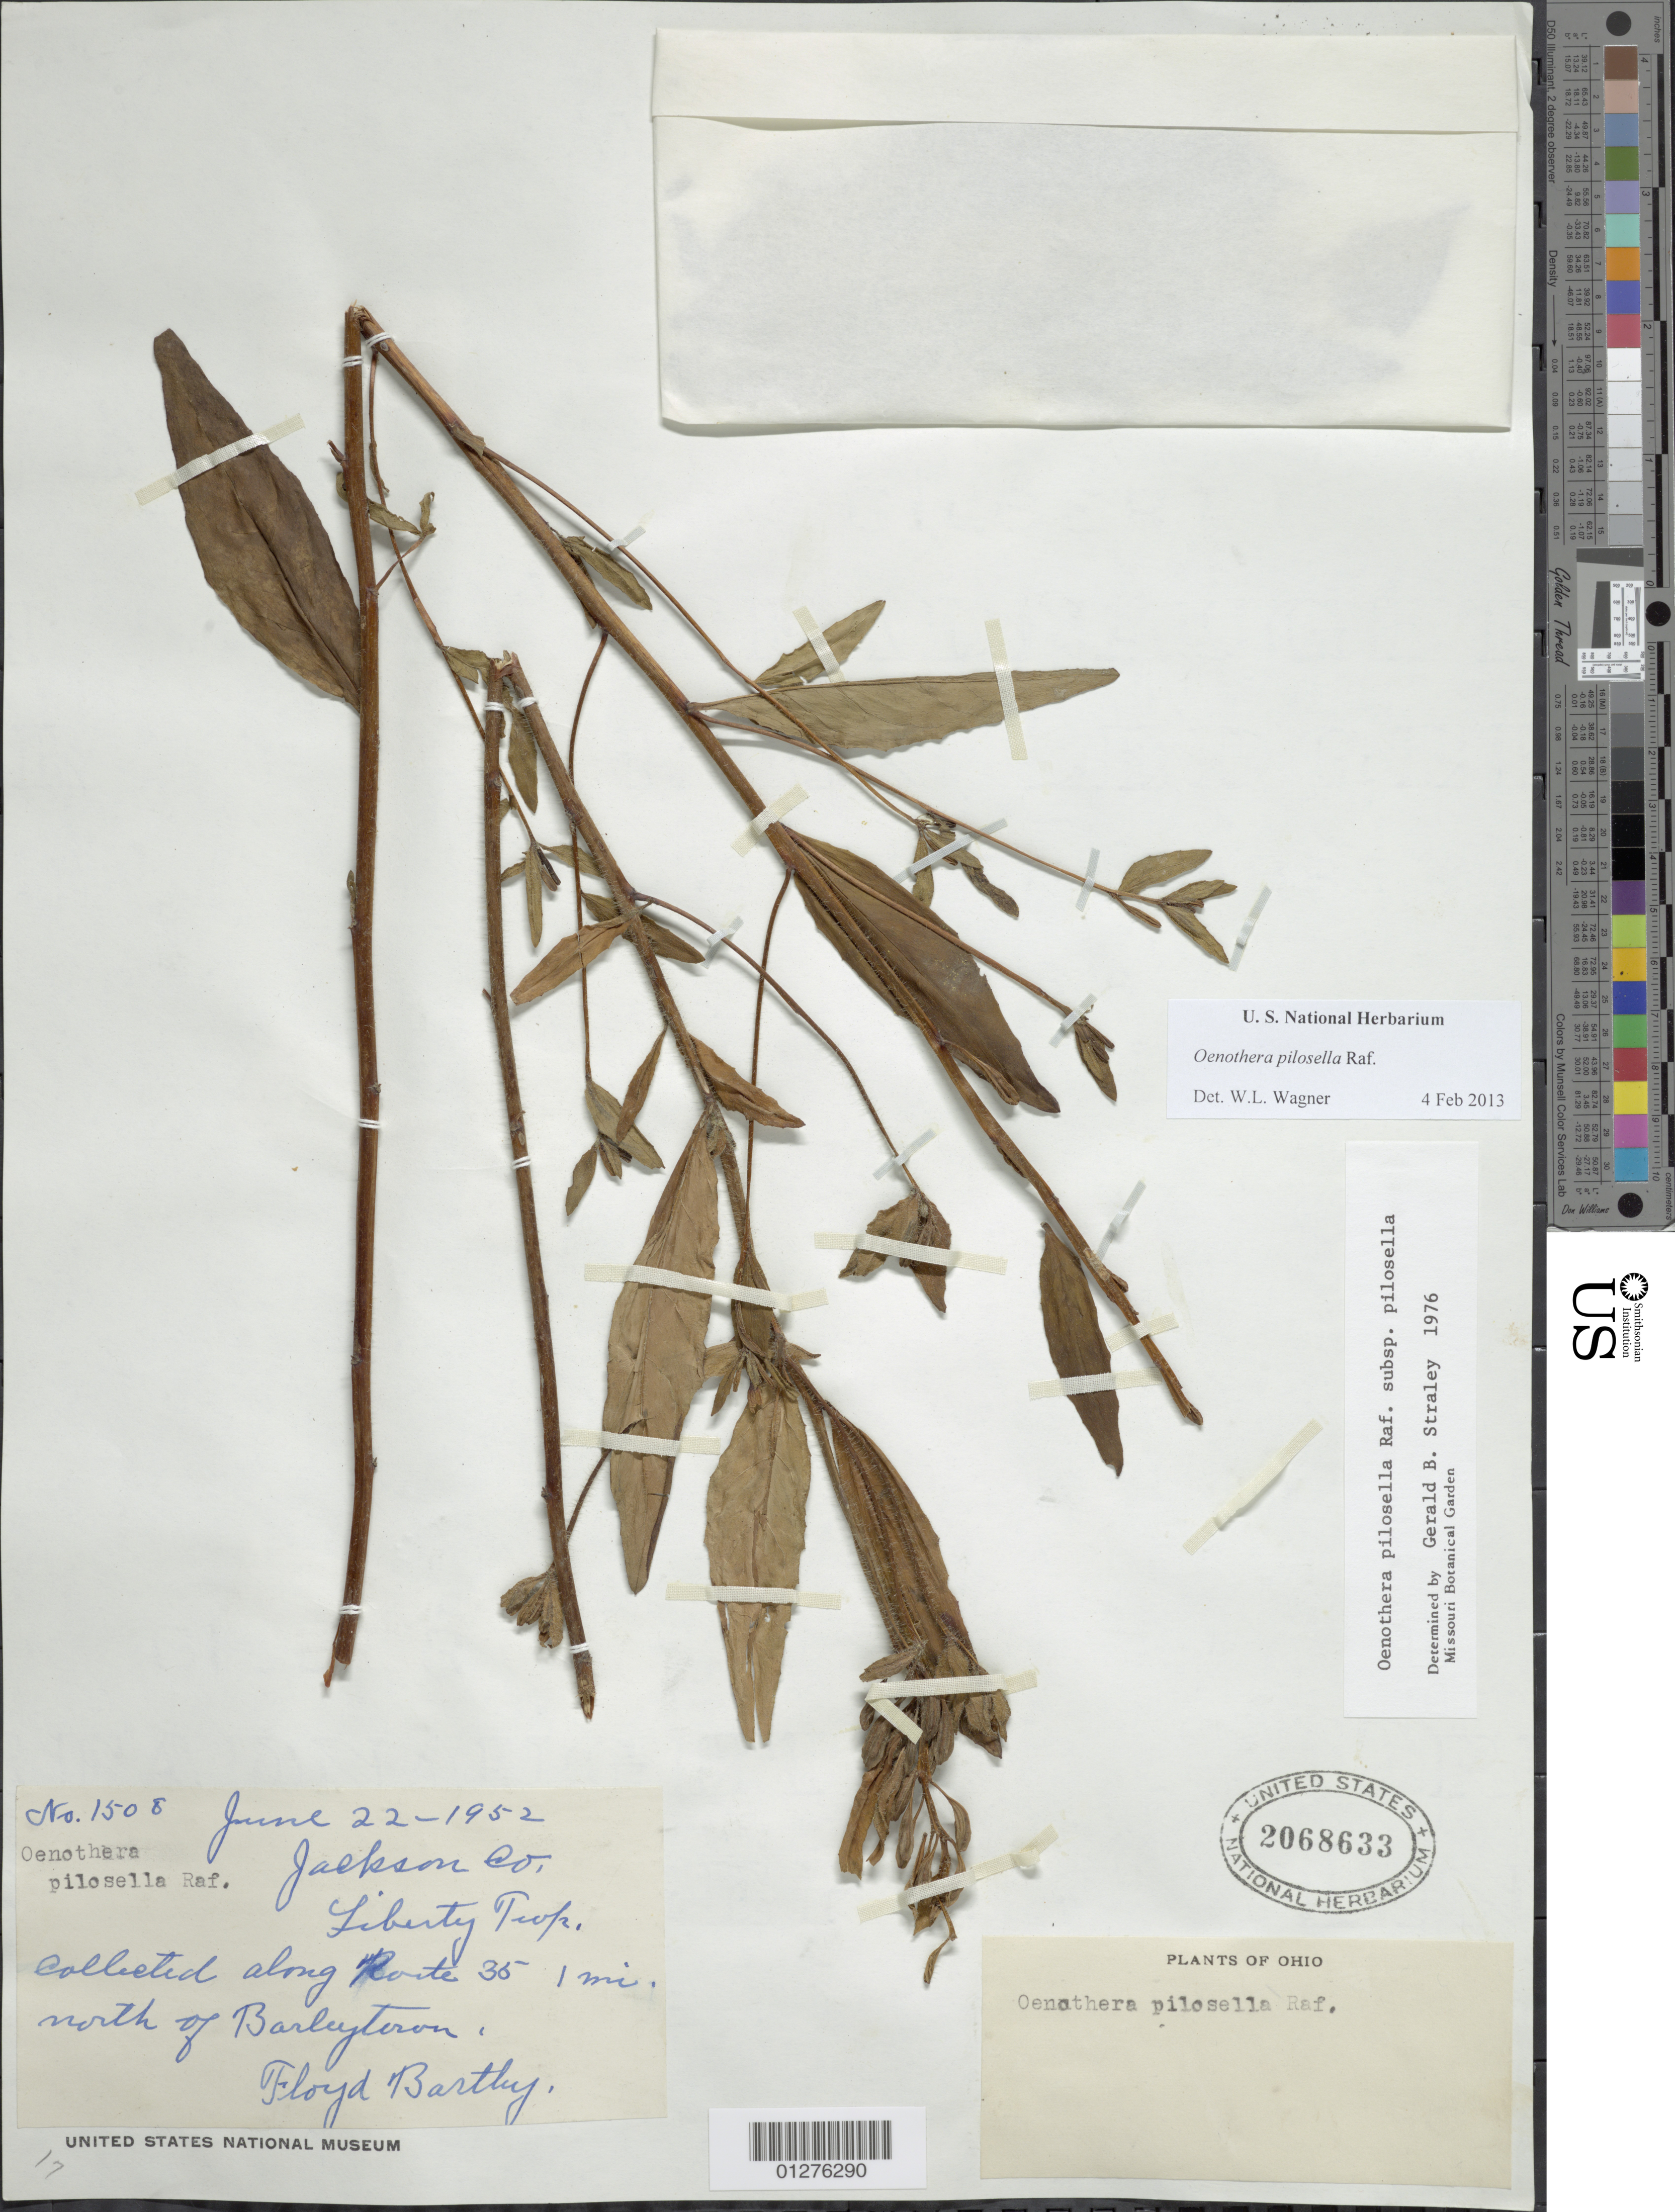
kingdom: Plantae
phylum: Tracheophyta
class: Magnoliopsida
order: Myrtales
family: Onagraceae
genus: Oenothera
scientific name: Oenothera pilosella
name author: Raf.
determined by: Wagner, W. L., (BOT), Smithsonian Institution - National Museum of Natural History (UNITED STATES)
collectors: F. Bartley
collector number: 1508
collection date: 1952-06-22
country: United States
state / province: Ohio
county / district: Jackson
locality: Liberty Twp., along route 35, 1 mile north of Barleyteron.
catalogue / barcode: US 2068633